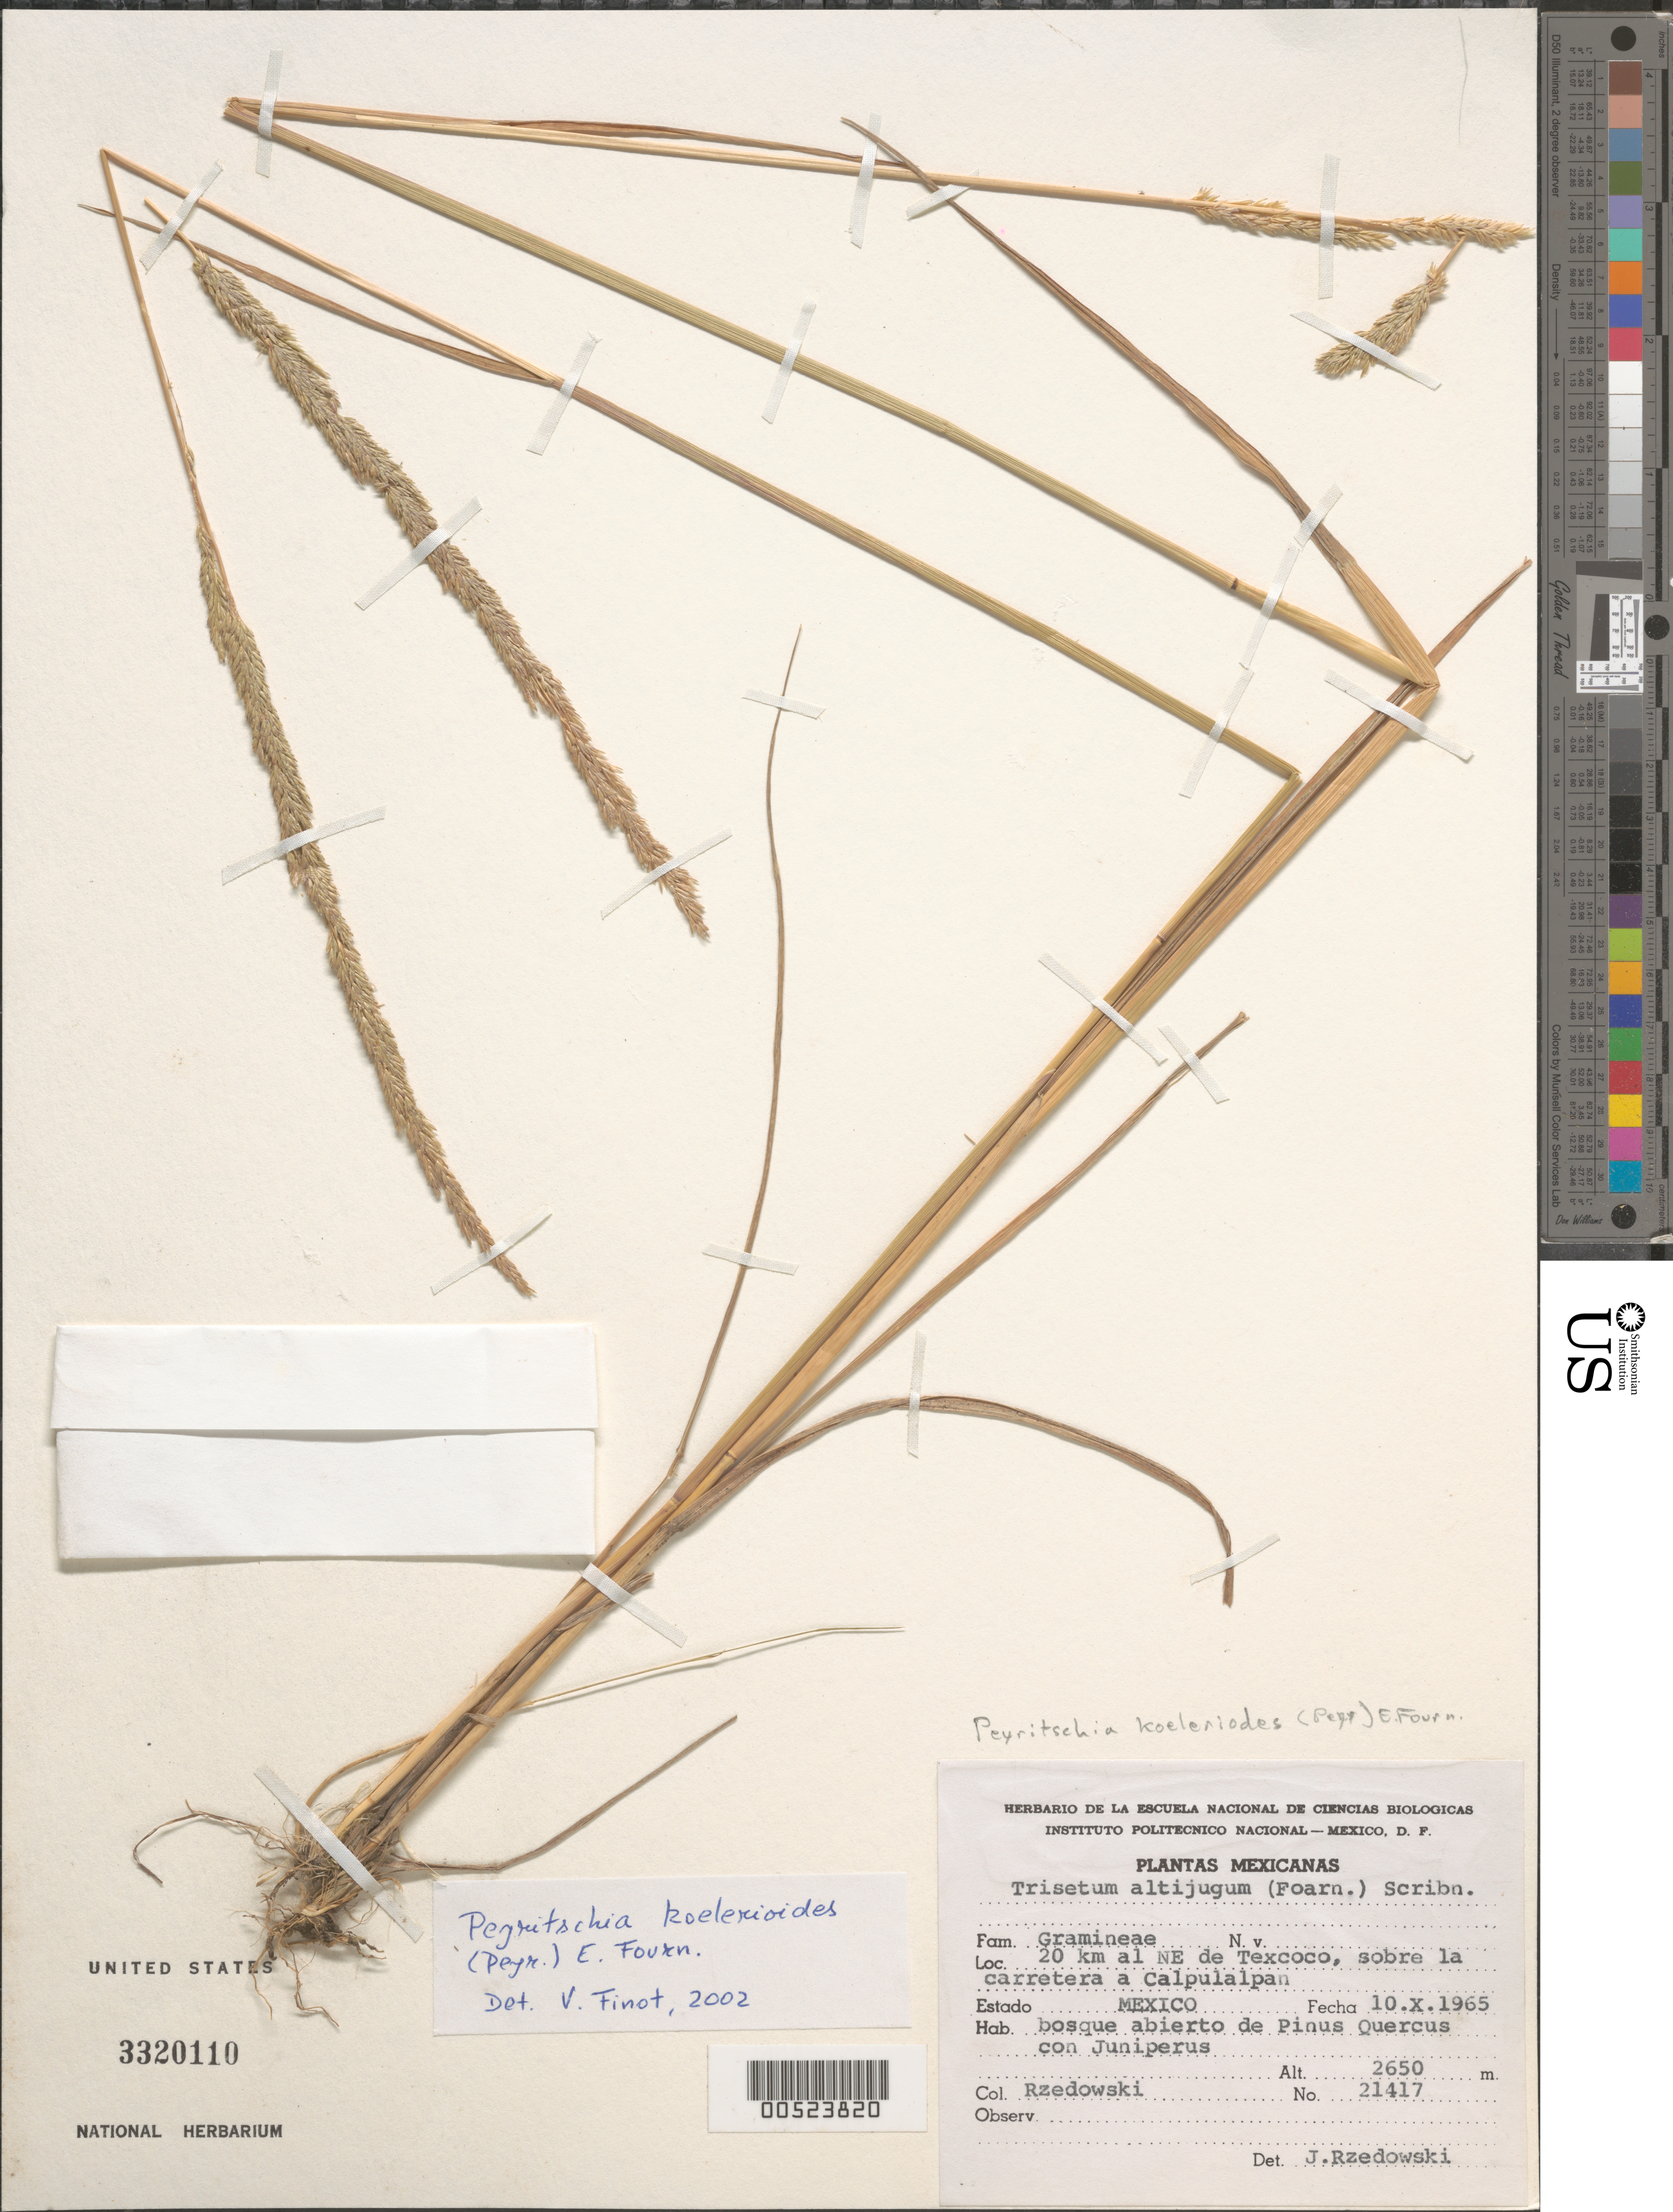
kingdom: Plantae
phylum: Tracheophyta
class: Liliopsida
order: Poales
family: Poaceae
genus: Peyritschia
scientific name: Peyritschia koelerioides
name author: (Peyr.) E. Fourn.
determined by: Finot, V. L.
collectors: J. Rzedowski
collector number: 21417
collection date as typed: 10 Oct 1965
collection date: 1965-10-10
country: Mexico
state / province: México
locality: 20 km al NE de Texcoco, sobre la carretera a Calpulalpan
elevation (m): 2650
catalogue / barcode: US 3320110